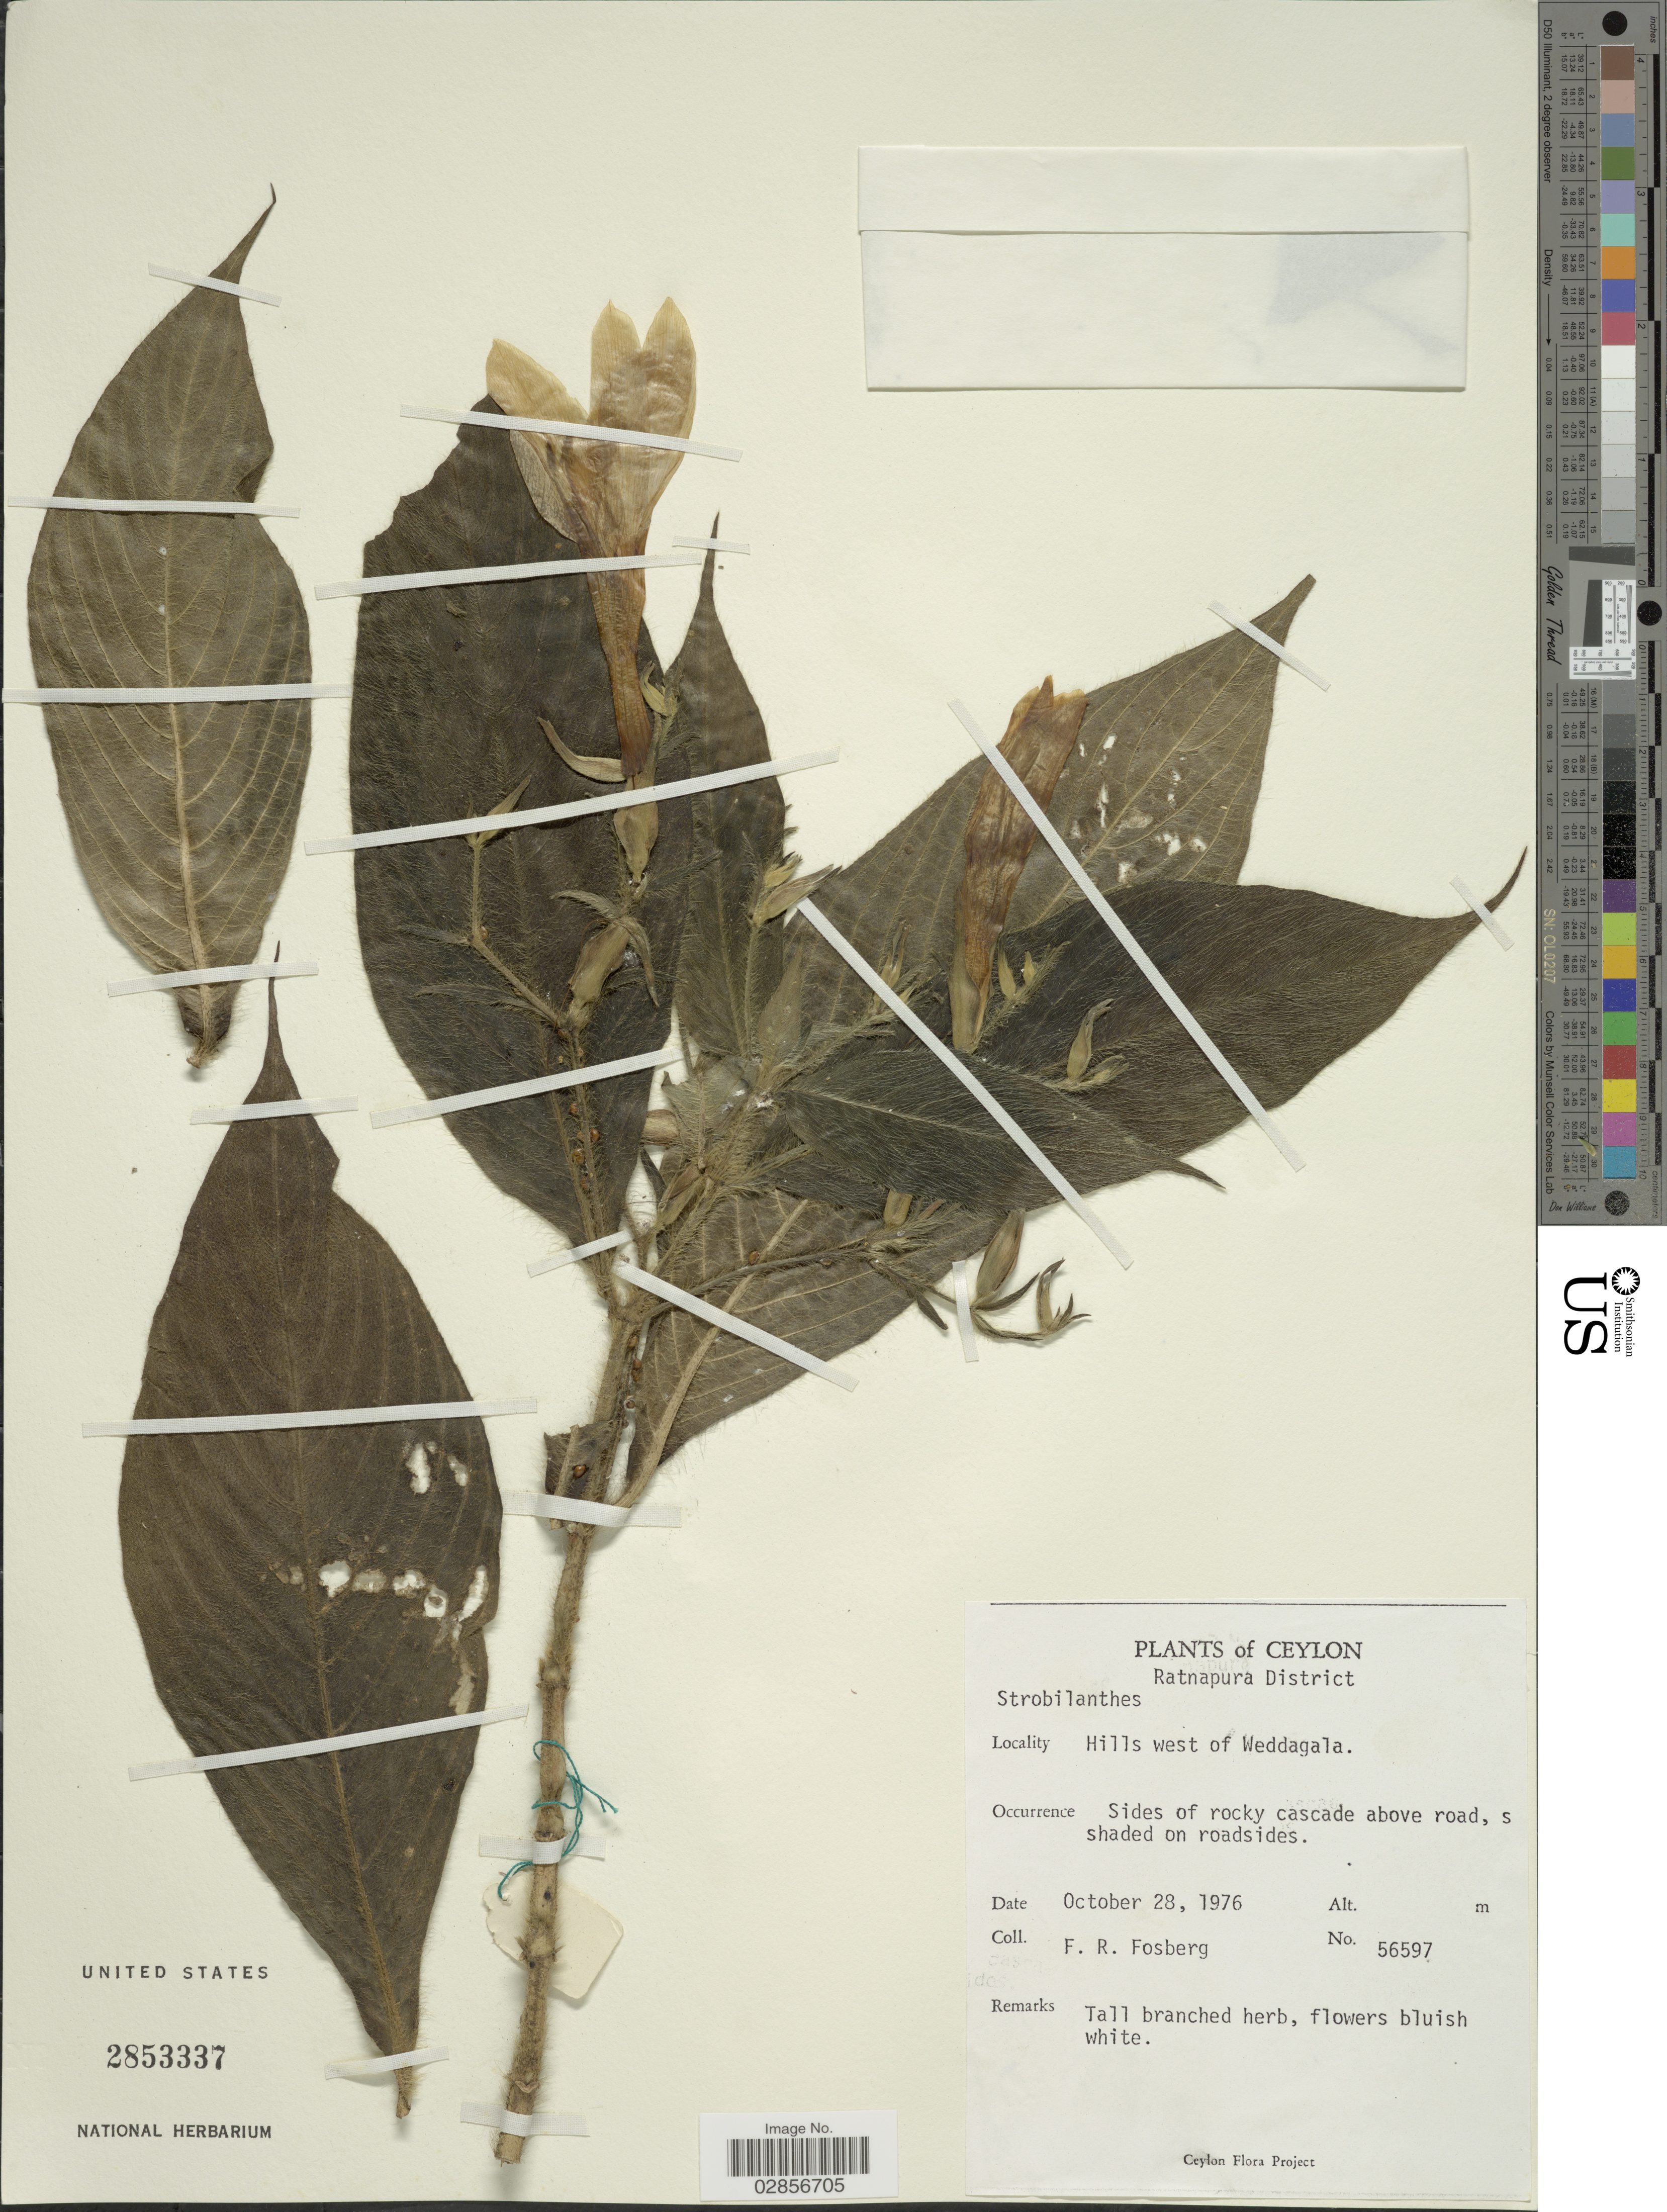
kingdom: Plantae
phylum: Tracheophyta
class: Magnoliopsida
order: Lamiales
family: Acanthaceae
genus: Strobilanthes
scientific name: Strobilanthes sp.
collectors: F. R. Fosberg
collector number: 56597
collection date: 1976-10-28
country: Sri Lanka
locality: Ceylon, Ratnapura District, Hills west of Weddagala.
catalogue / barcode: US 2853337